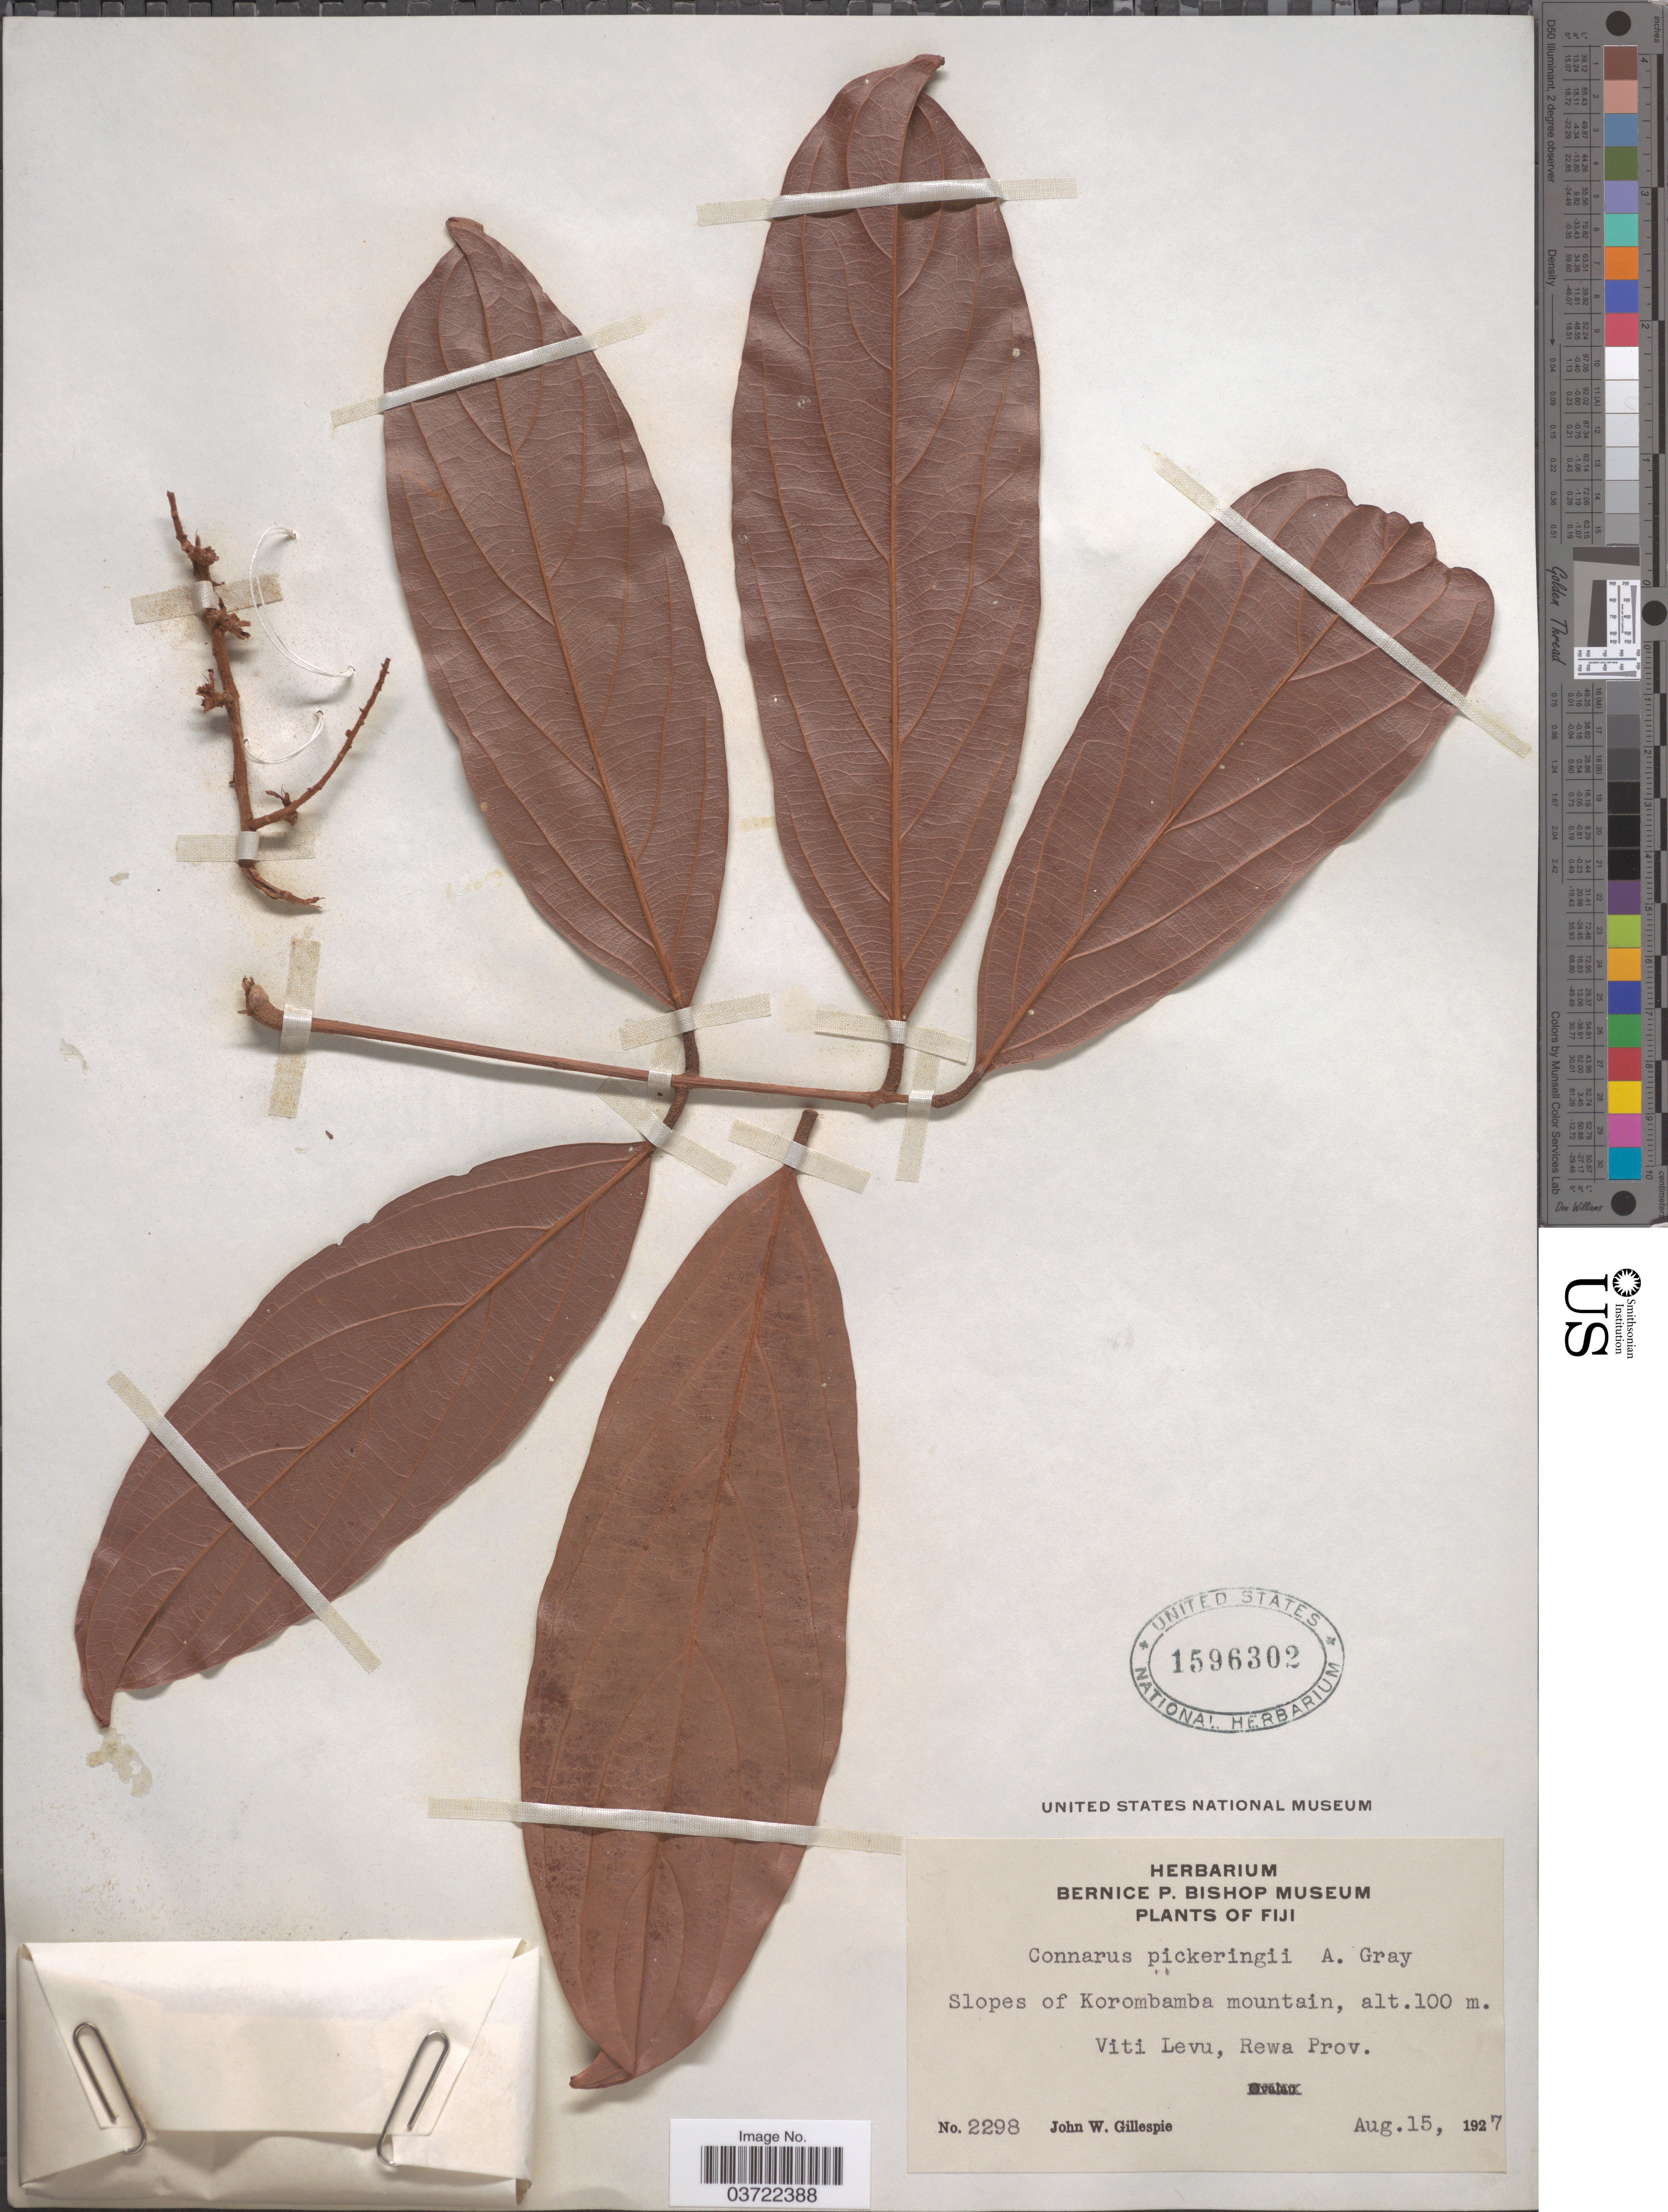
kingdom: Plantae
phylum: Tracheophyta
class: Magnoliopsida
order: Oxalidales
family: Connaraceae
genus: Connarus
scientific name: Connarus pickeringii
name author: A. Gray in Wilkes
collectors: J. W. Gillespie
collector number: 2298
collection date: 1927-08-15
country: Fiji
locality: Slopes of Korombamba mountain, Viti Levu, Rewa Prov.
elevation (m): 100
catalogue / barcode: US 1596302